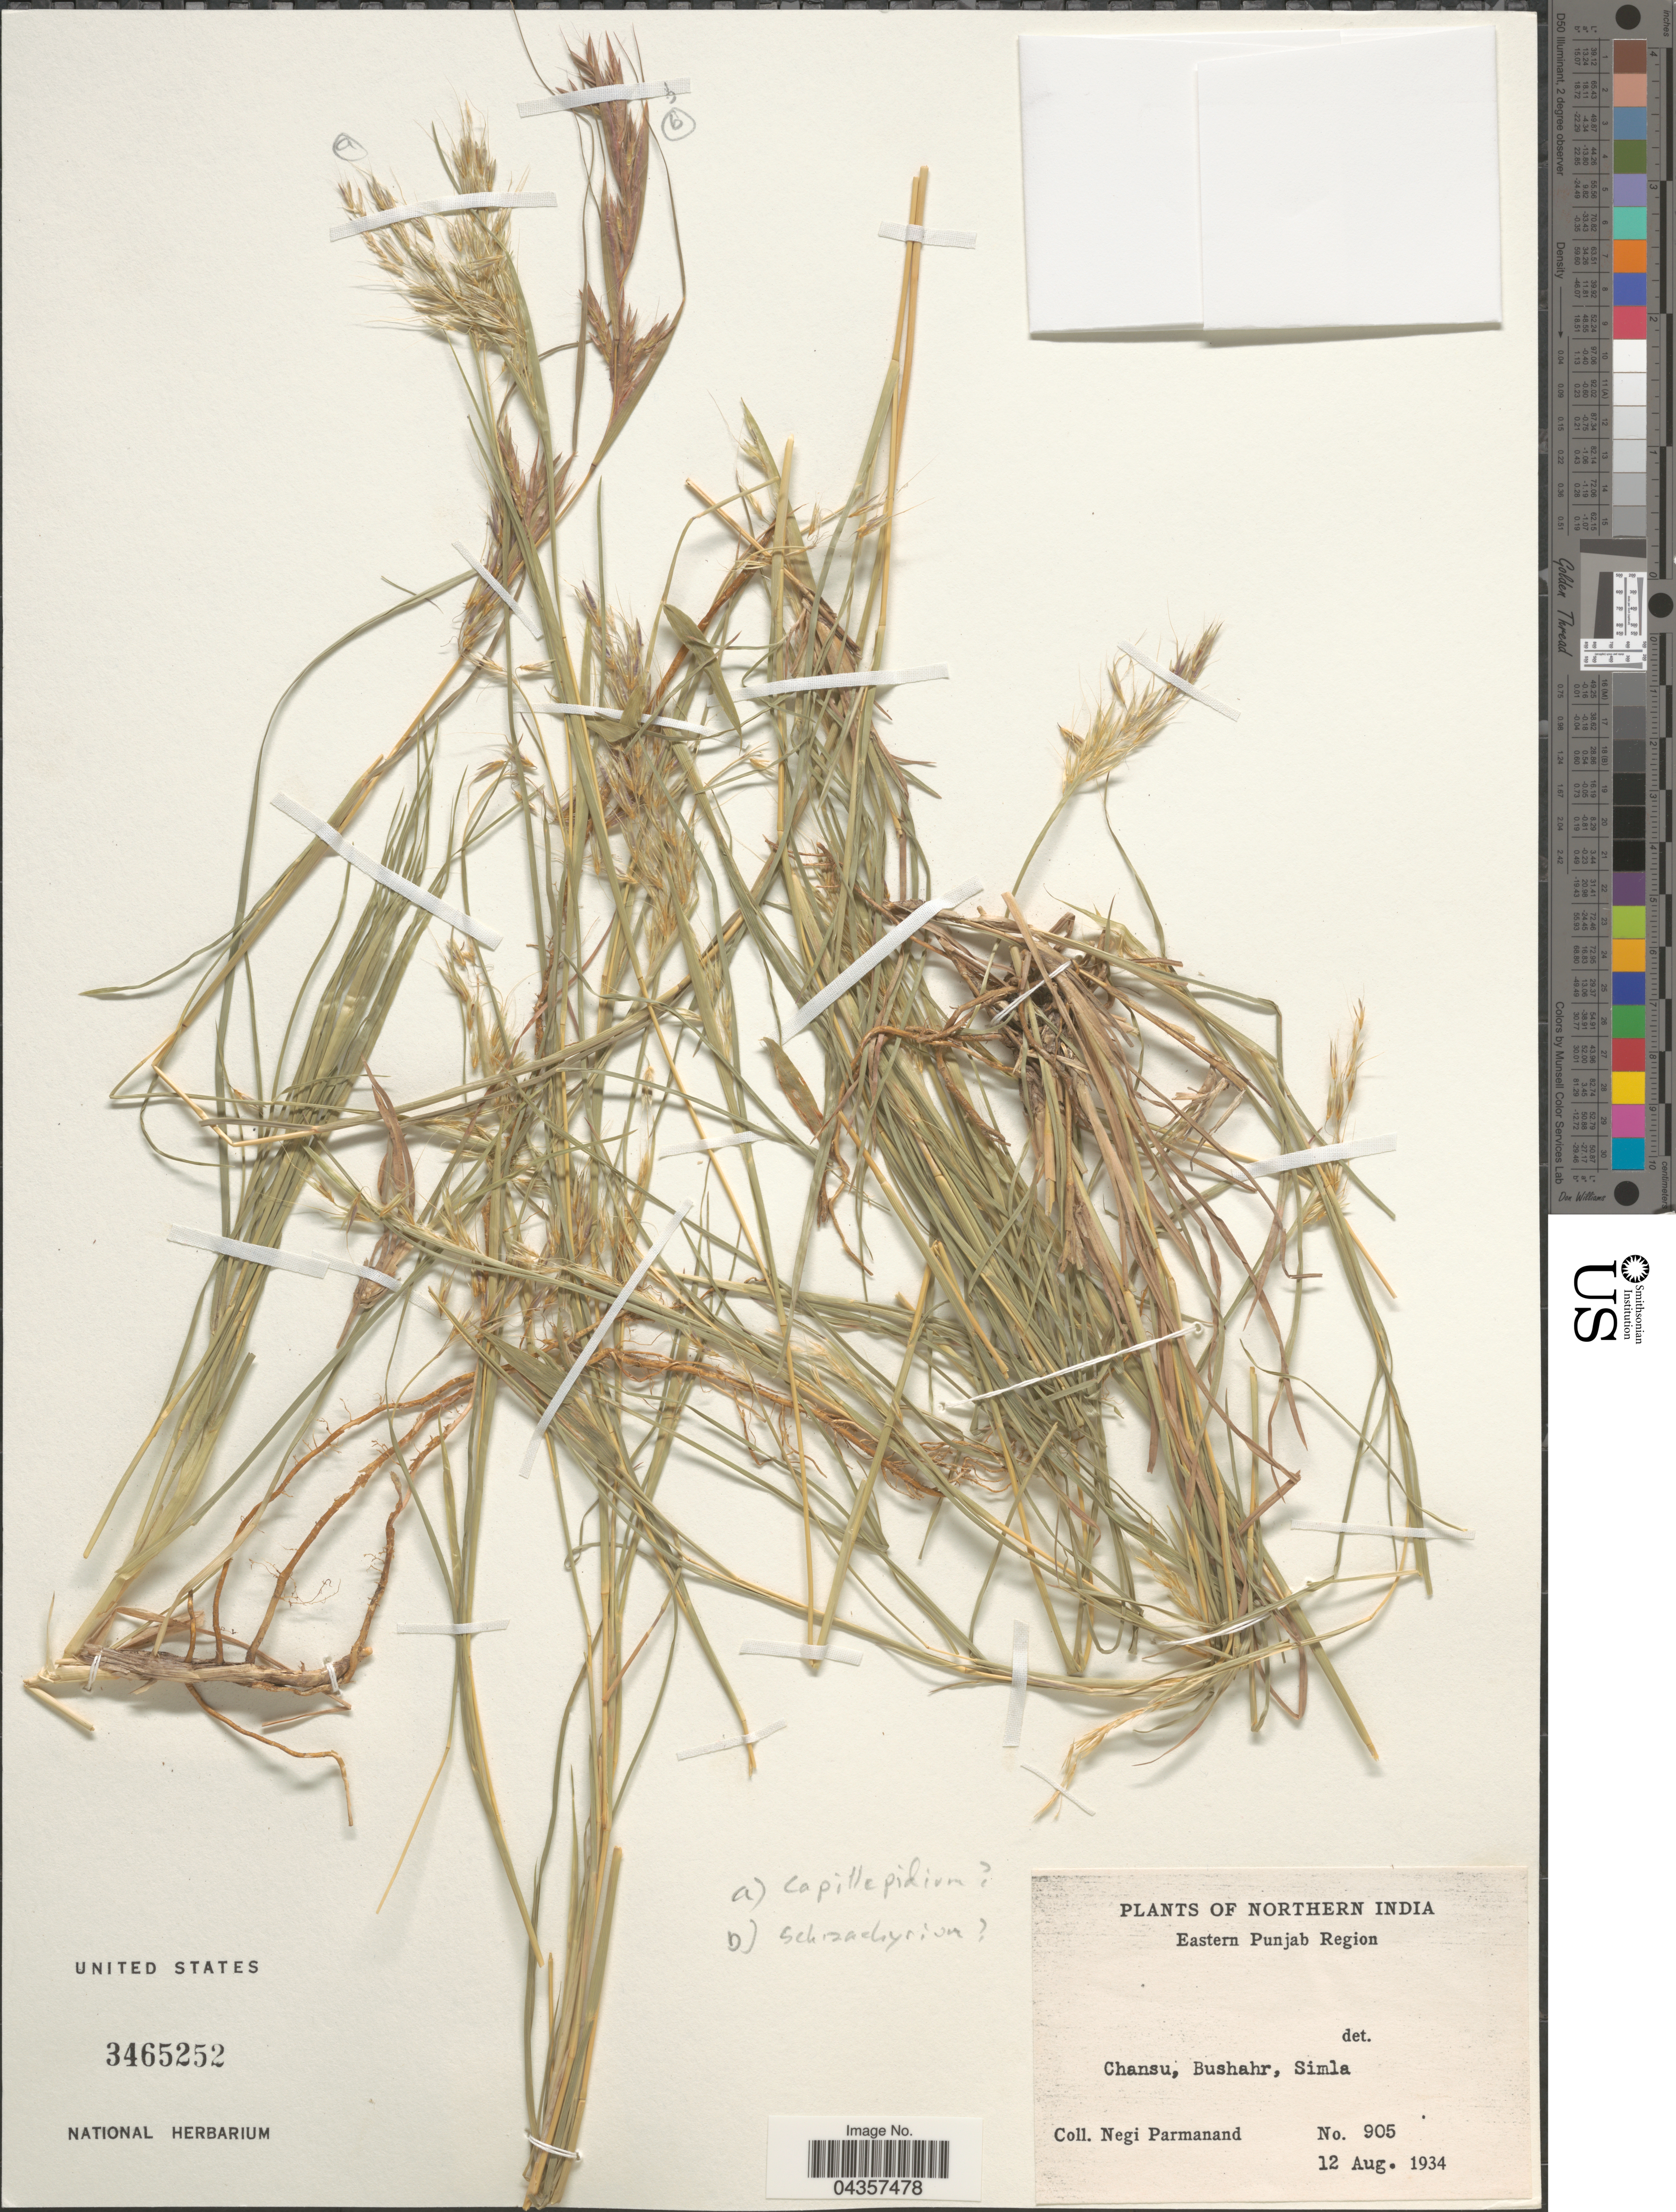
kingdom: Plantae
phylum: Tracheophyta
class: Liliopsida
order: Poales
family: Poaceae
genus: Schizachyrium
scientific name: Schizachyrium sp.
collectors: N. Parmanand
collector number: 905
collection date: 1934-08-12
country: India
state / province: Himachal Pradesh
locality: Northern India. Eastern Punjab Region. Chansu, Bushahr, Simla.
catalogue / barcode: US 3465252